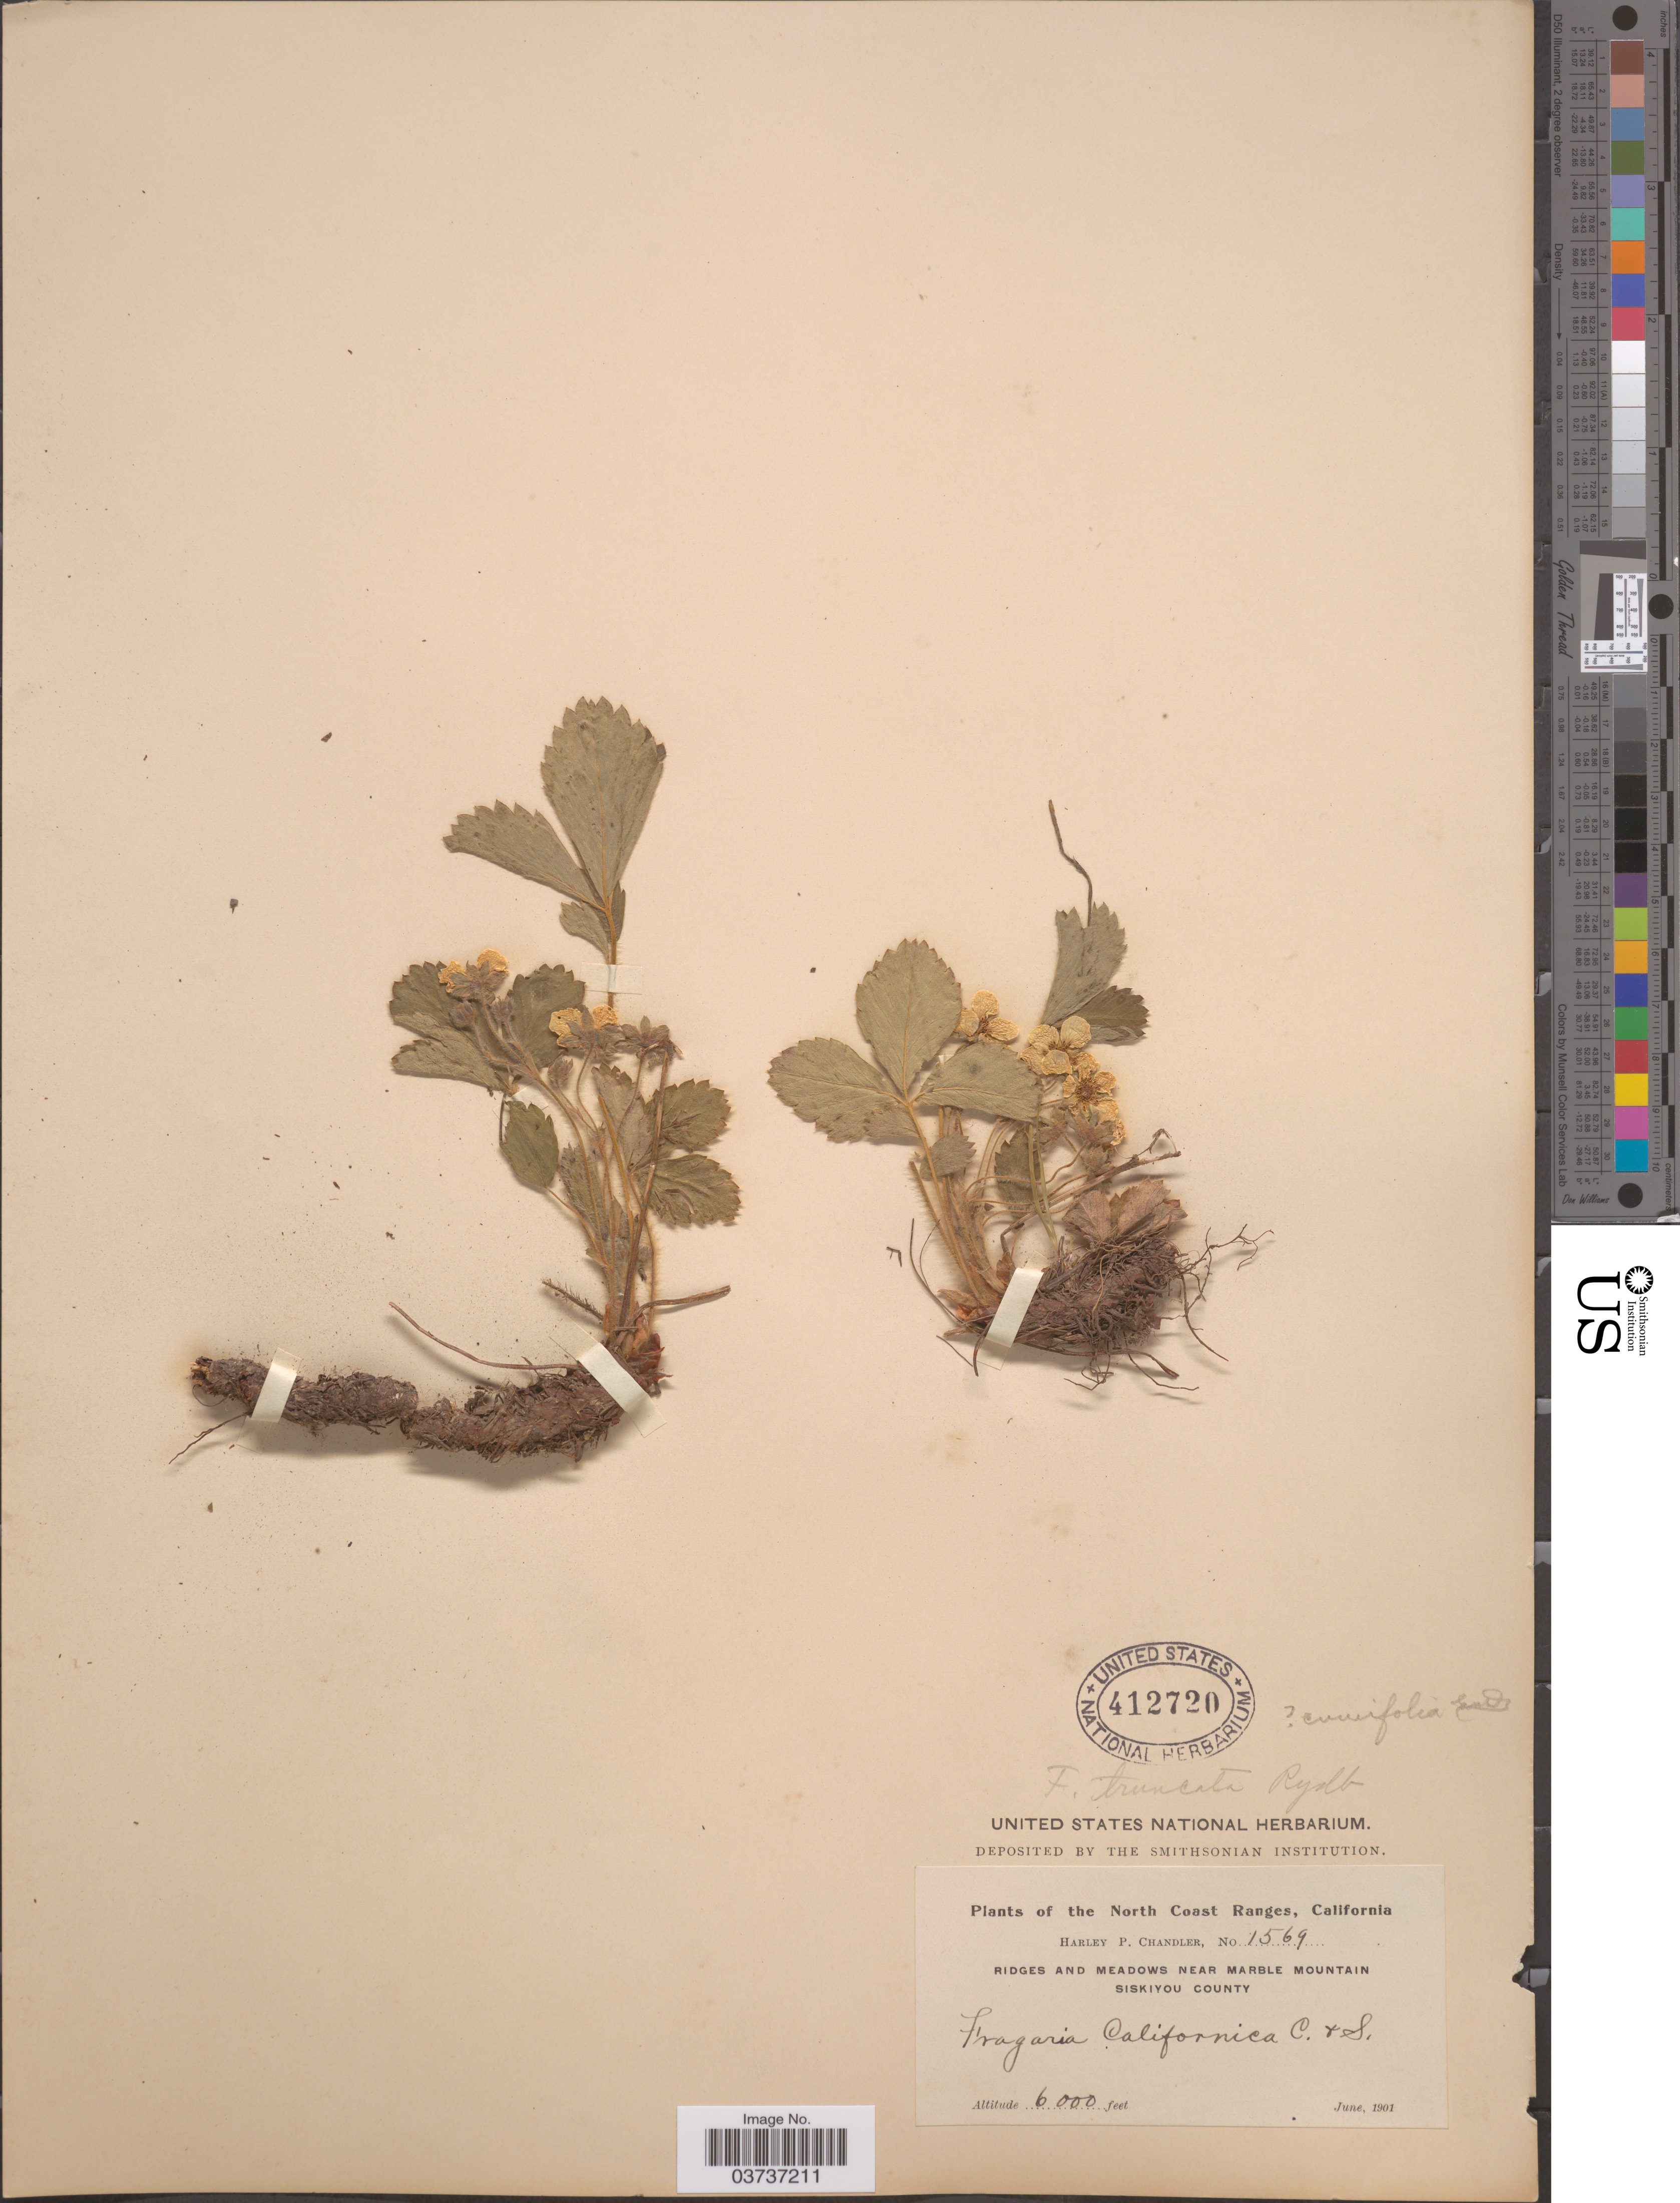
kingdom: Plantae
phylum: Tracheophyta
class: Magnoliopsida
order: Rosales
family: Rosaceae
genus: Fragaria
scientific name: Fragaria truncata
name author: Rydb.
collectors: H. Chandler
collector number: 1569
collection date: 1901-06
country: United States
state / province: California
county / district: Siskiyou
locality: The North Coast Ranges. Ridges and meadows near Marble Mountain. Siskiyou County.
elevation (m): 1829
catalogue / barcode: US 412720